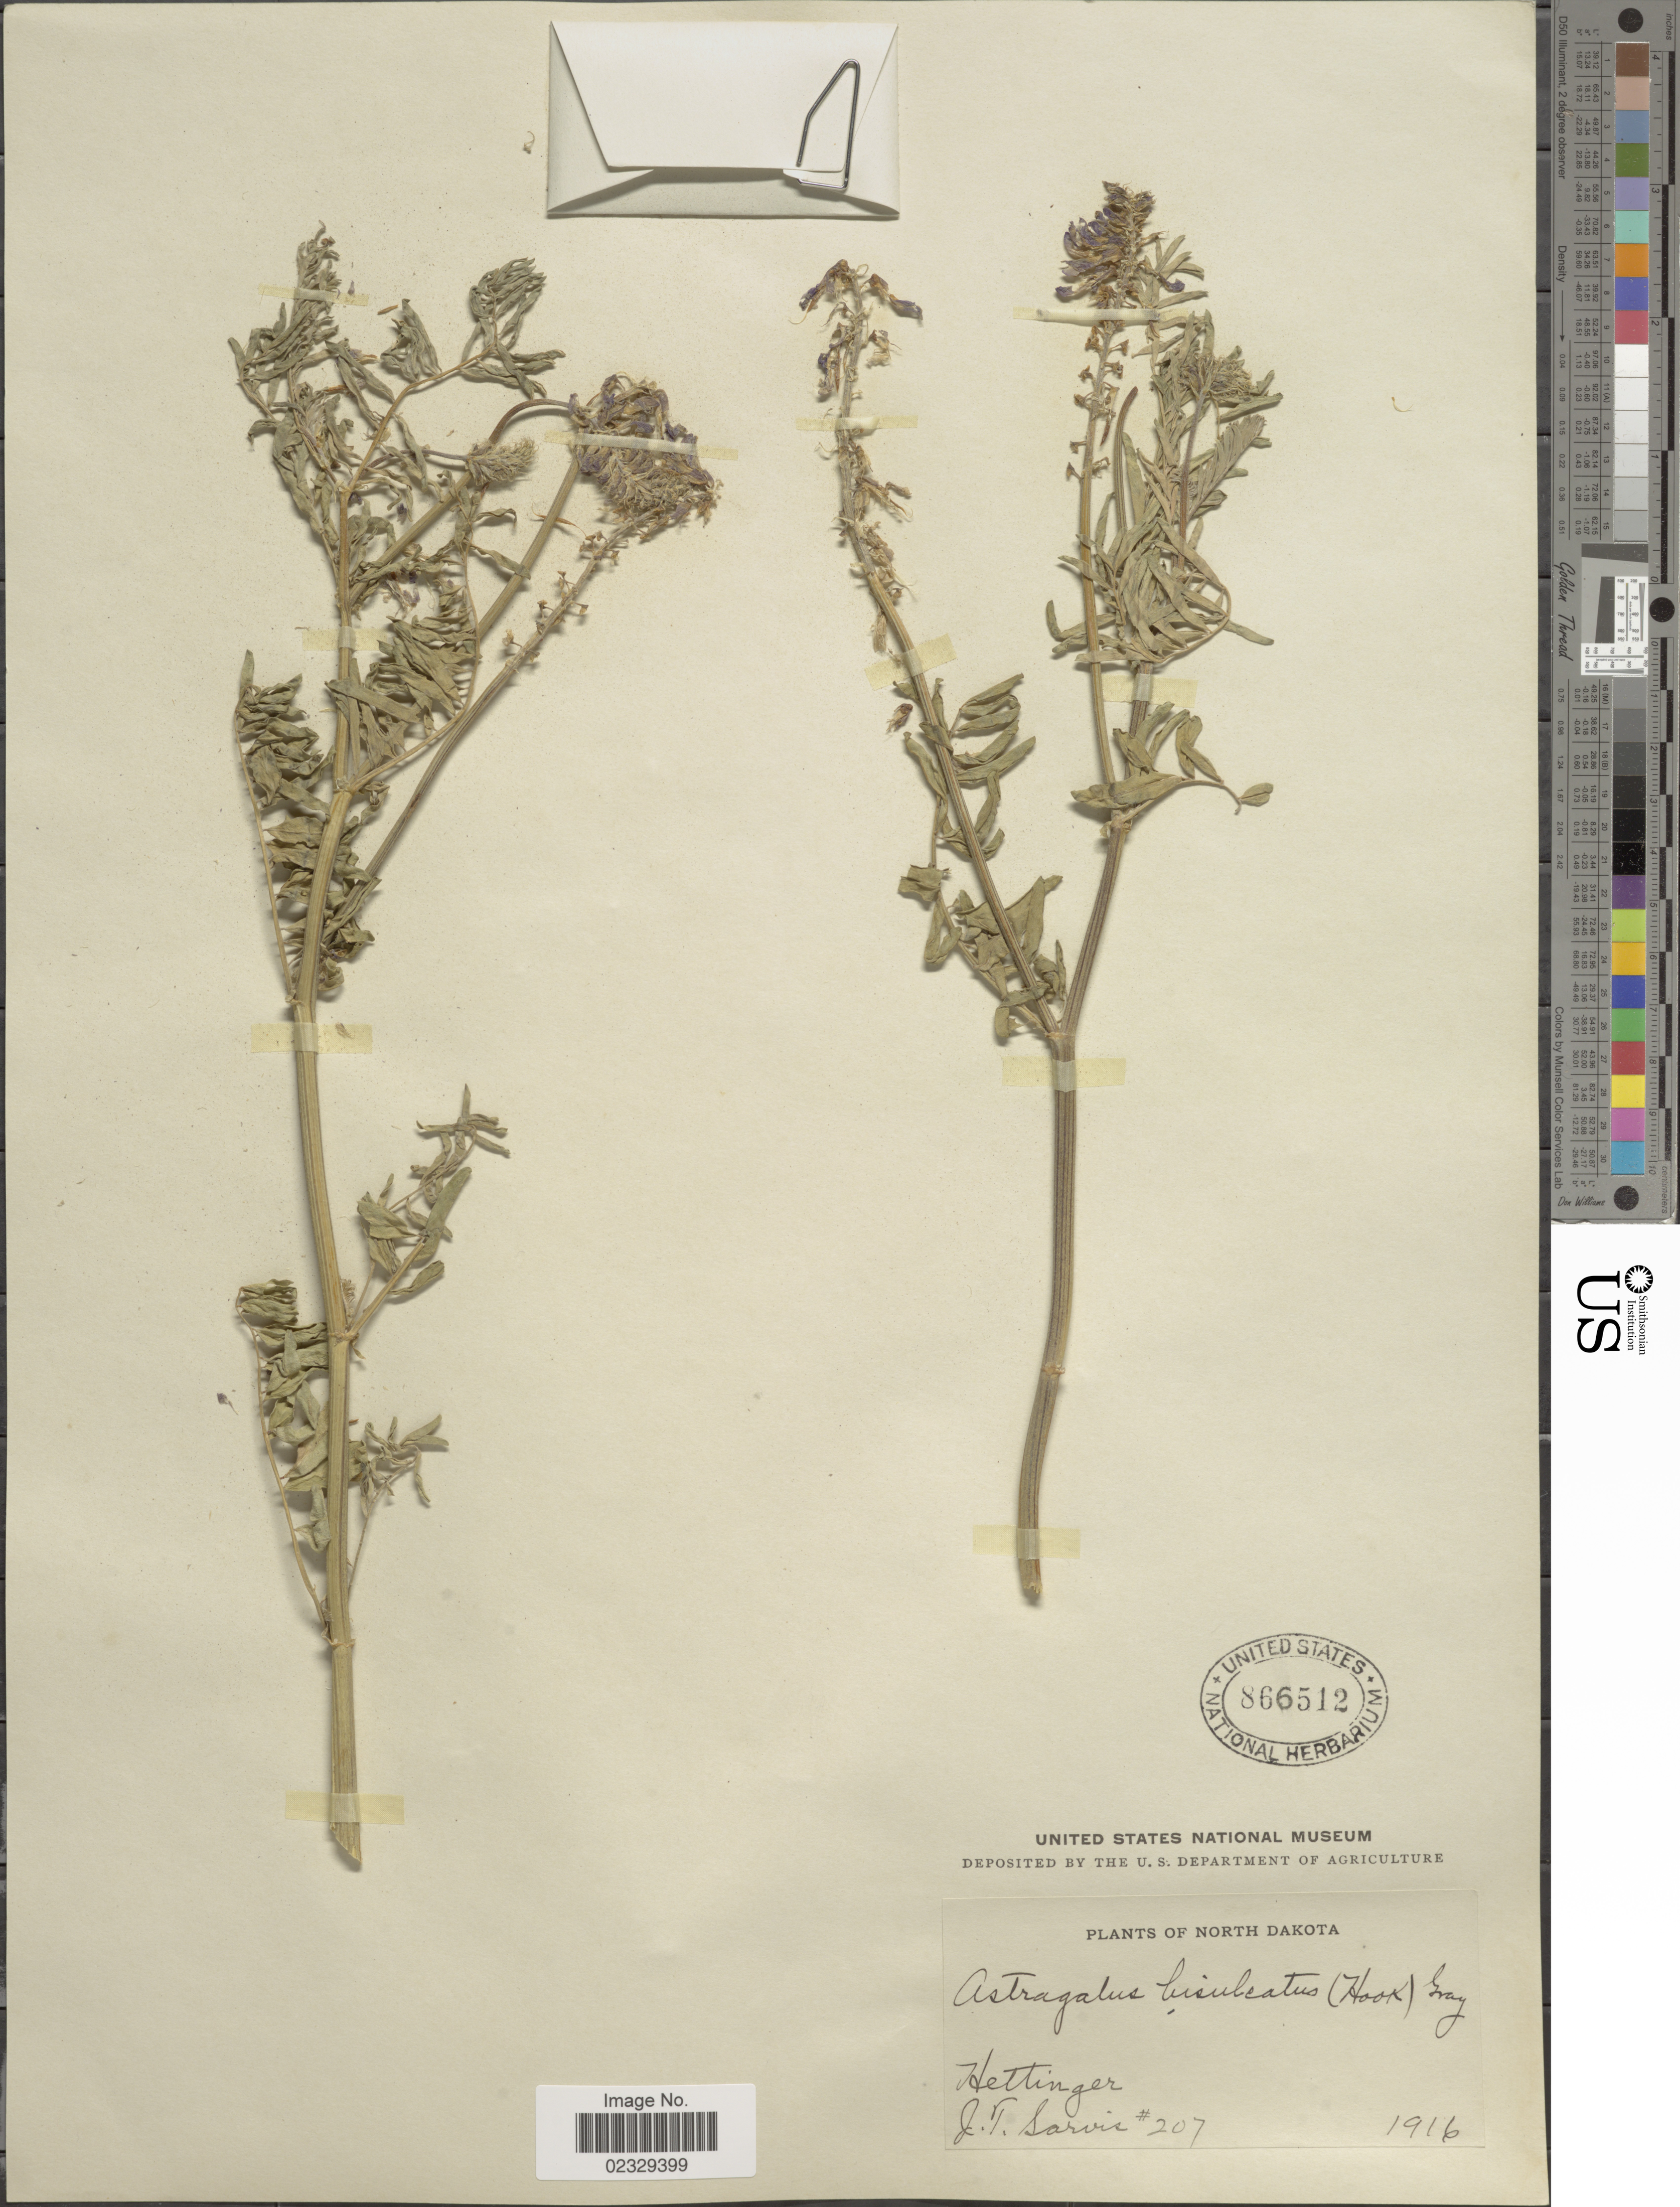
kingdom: Plantae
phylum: Tracheophyta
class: Magnoliopsida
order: Fabales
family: Fabaceae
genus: Astragalus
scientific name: Astragalus bisulcatus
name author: (Hook.) A. Gray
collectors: J. Sarvis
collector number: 207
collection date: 1916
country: United States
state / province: North Dakota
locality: Hettinger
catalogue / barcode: US 866512